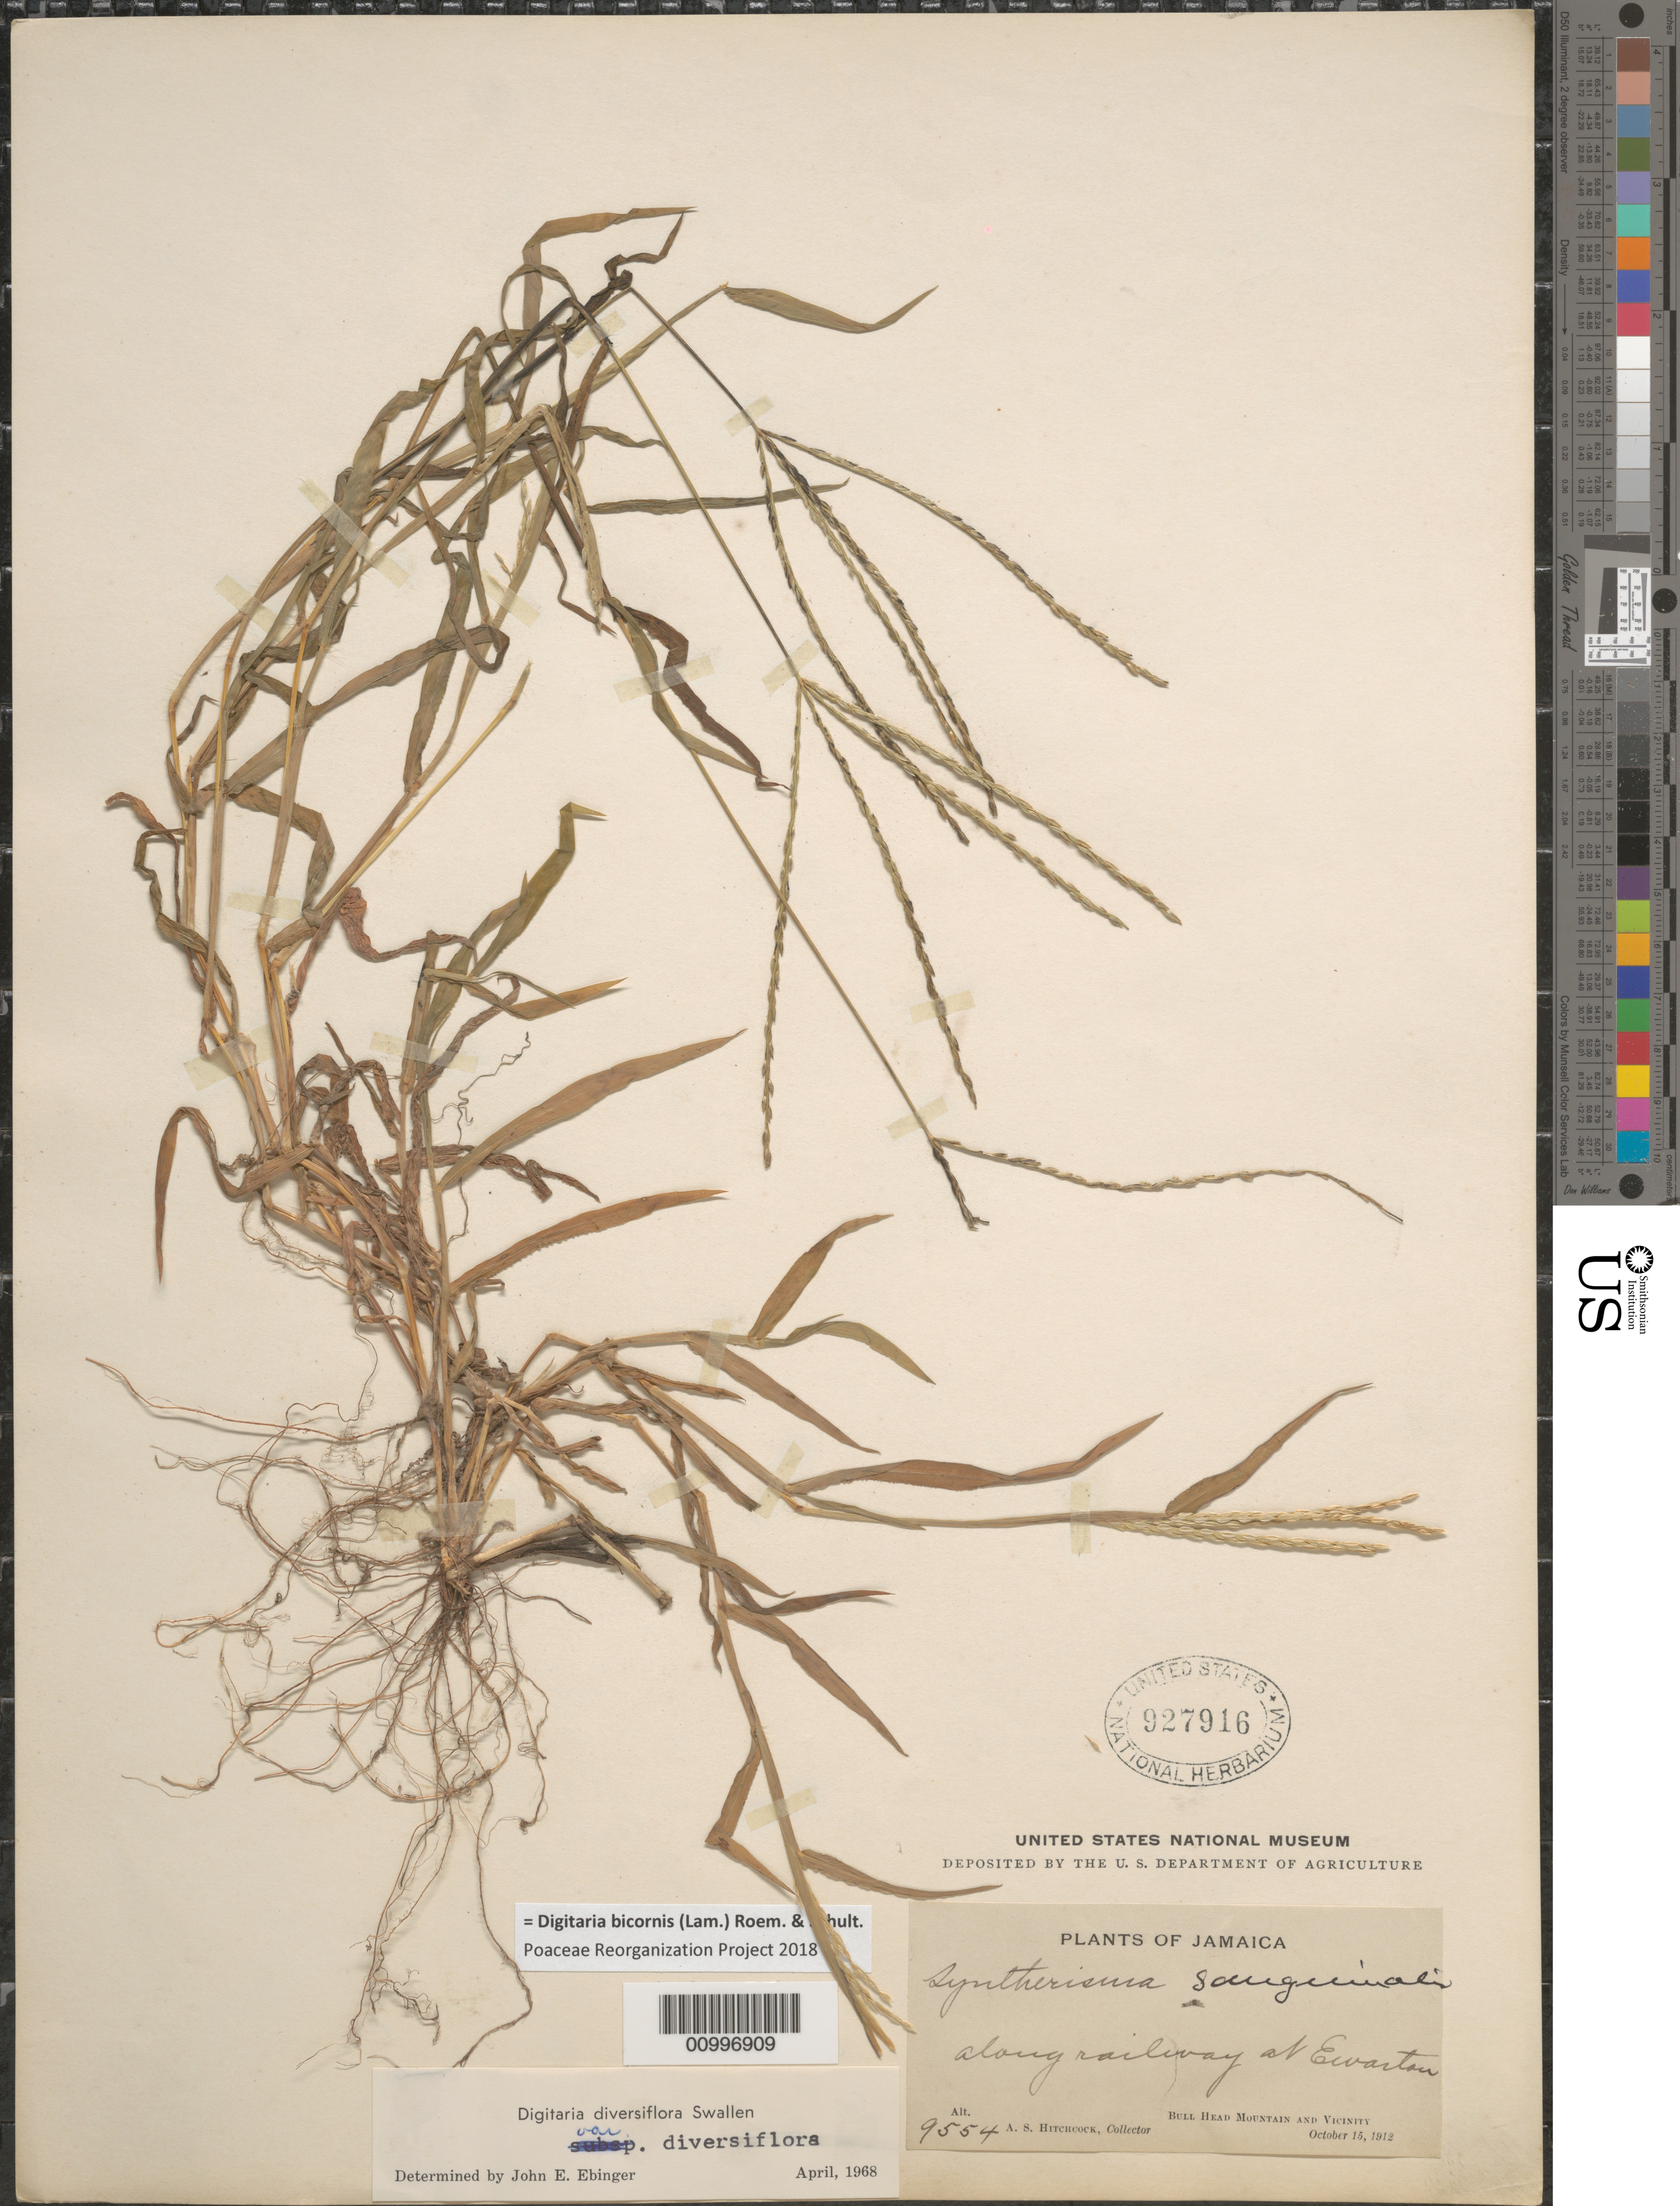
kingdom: Plantae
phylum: Tracheophyta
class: Liliopsida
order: Poales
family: Poaceae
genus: Digitaria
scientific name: Digitaria bicornis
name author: (Lam.) Roem. & Schult.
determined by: Poaceae Reorganization Project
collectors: A. S. Hitchcock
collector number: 9554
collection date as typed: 15 Oct 1912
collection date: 1912-10-15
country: Jamaica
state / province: Saint Catherine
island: Jamaica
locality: Ewarton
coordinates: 0 N, 0 E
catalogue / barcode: US 927916